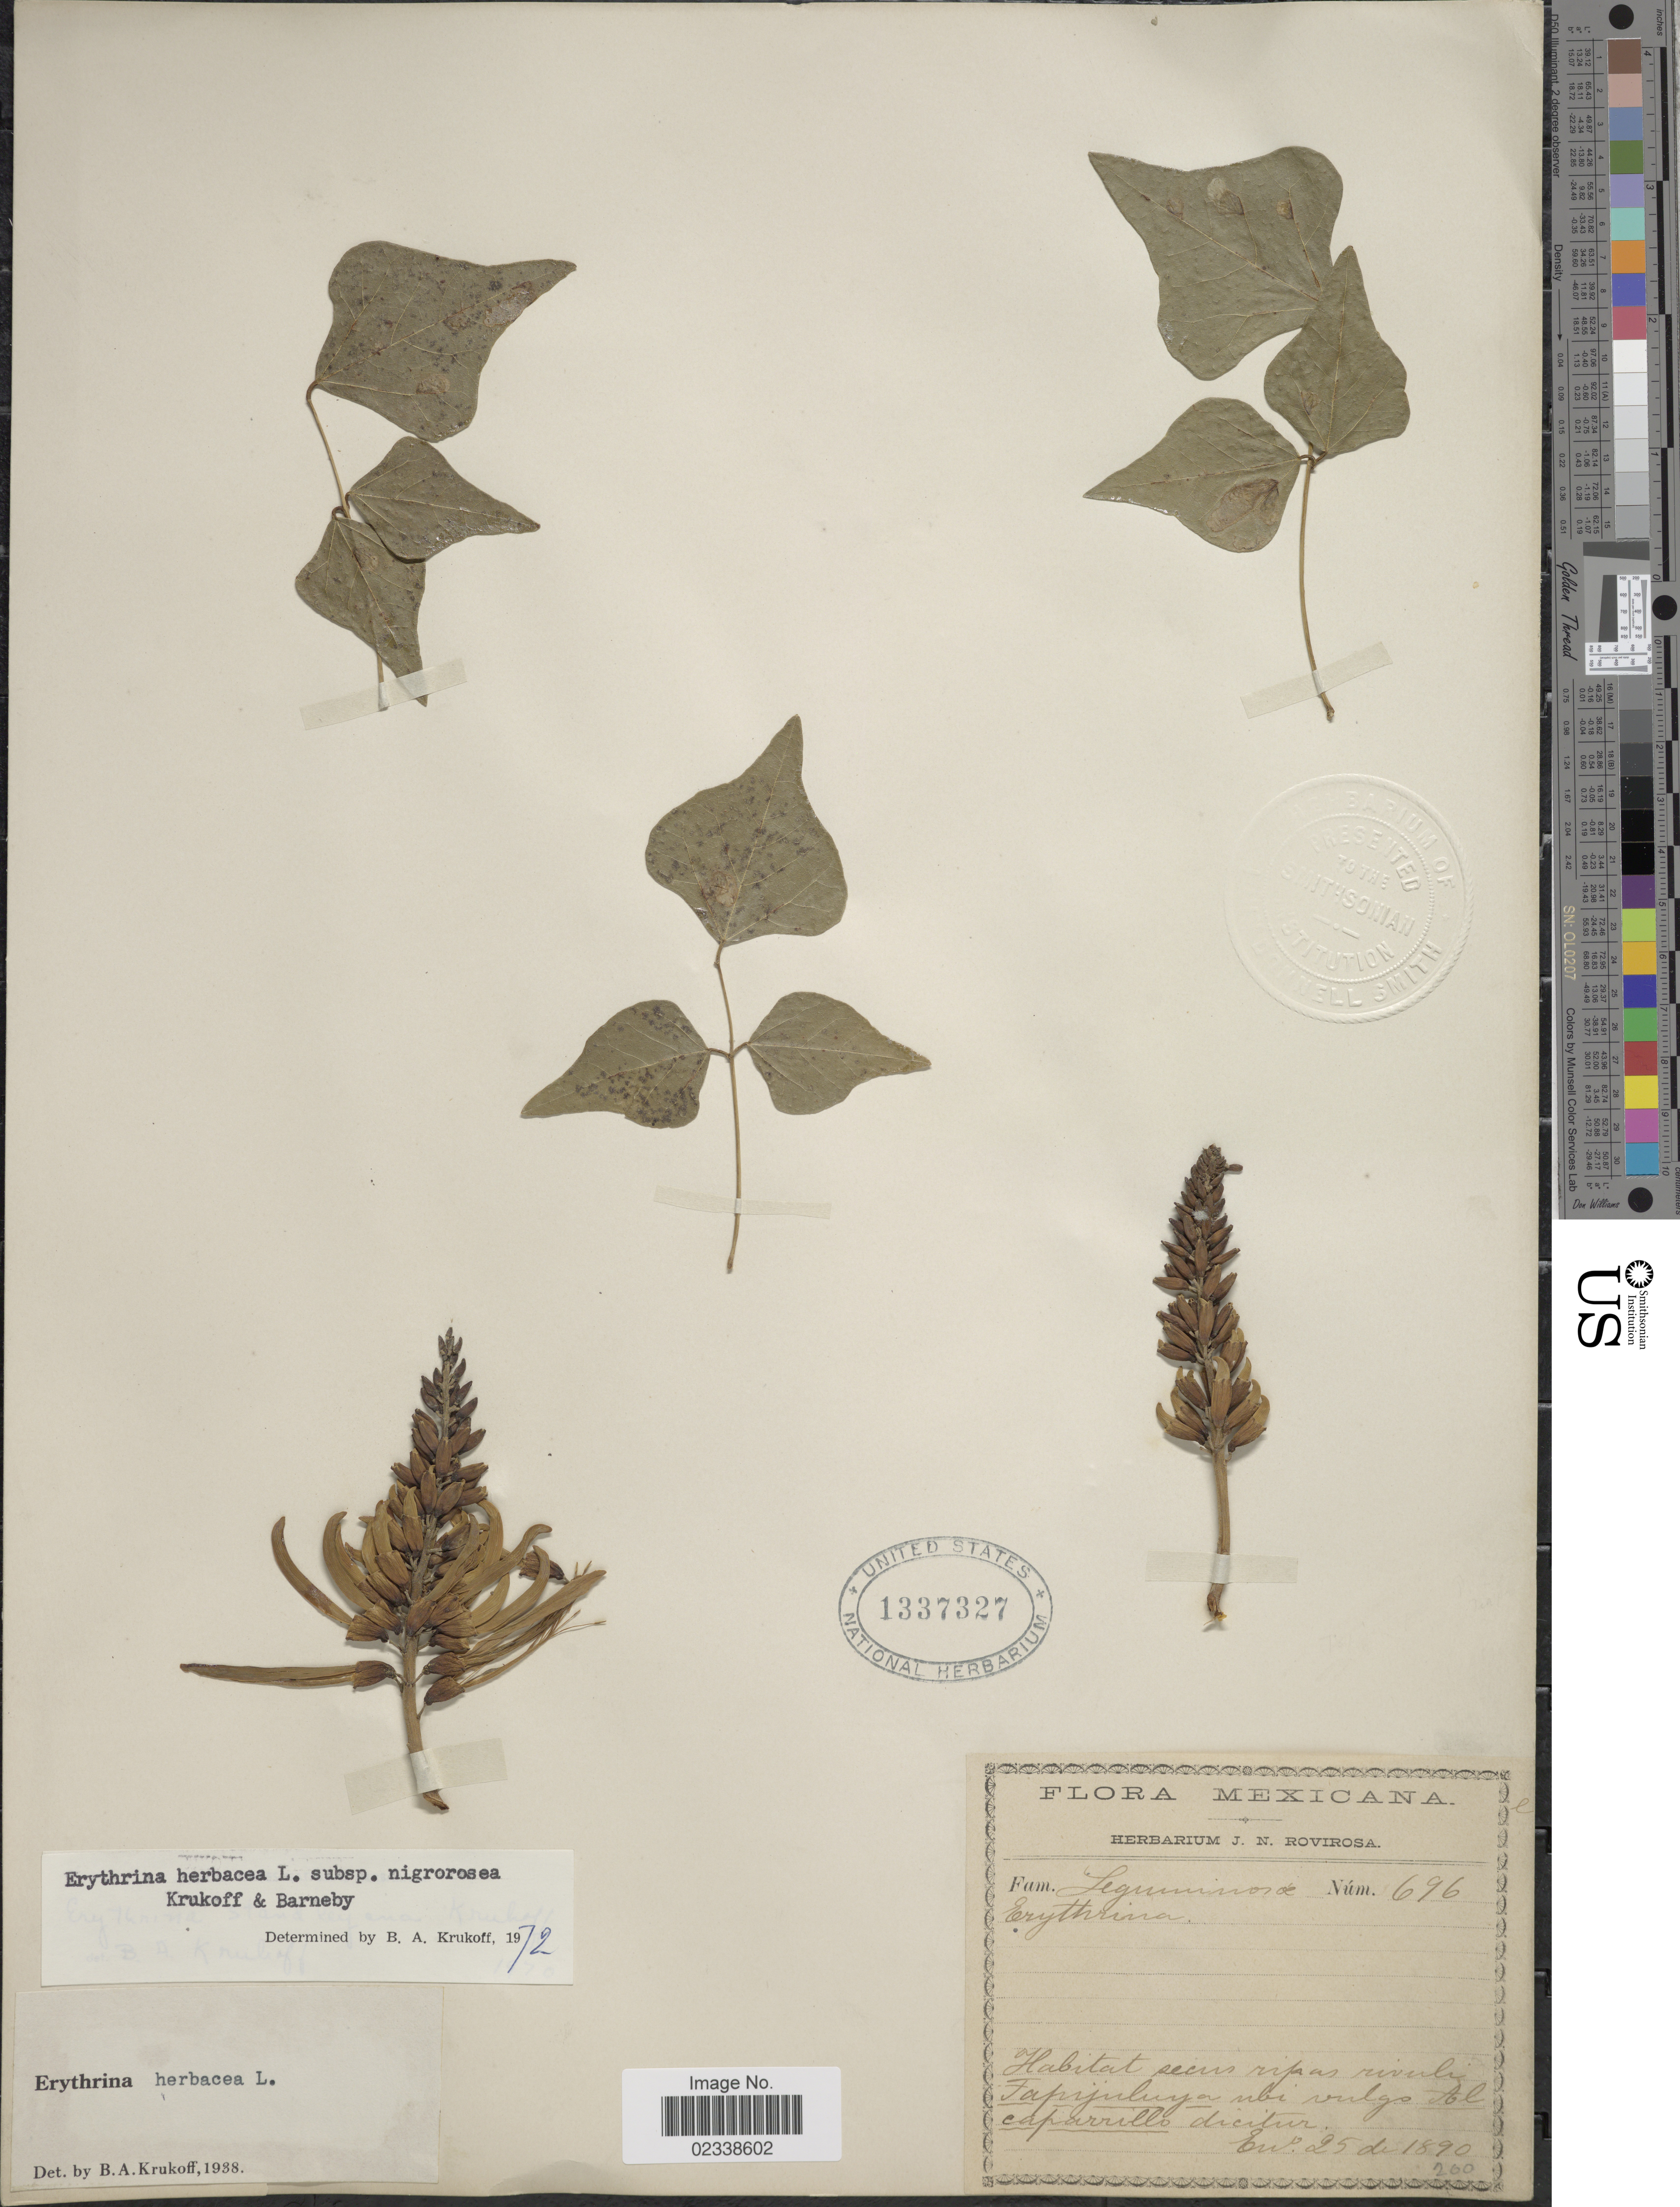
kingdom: Plantae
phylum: Tracheophyta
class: Magnoliopsida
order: Fabales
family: Fabaceae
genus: Erythrina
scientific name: Erythrina herbacea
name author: L.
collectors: ex herb. J. N. Rovirosa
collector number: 696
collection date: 1890-01-25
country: Mexico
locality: Secus ripas rivuli Tapijuluya ubi vulgo Alcaparillo dicitur.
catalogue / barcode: US 1337327